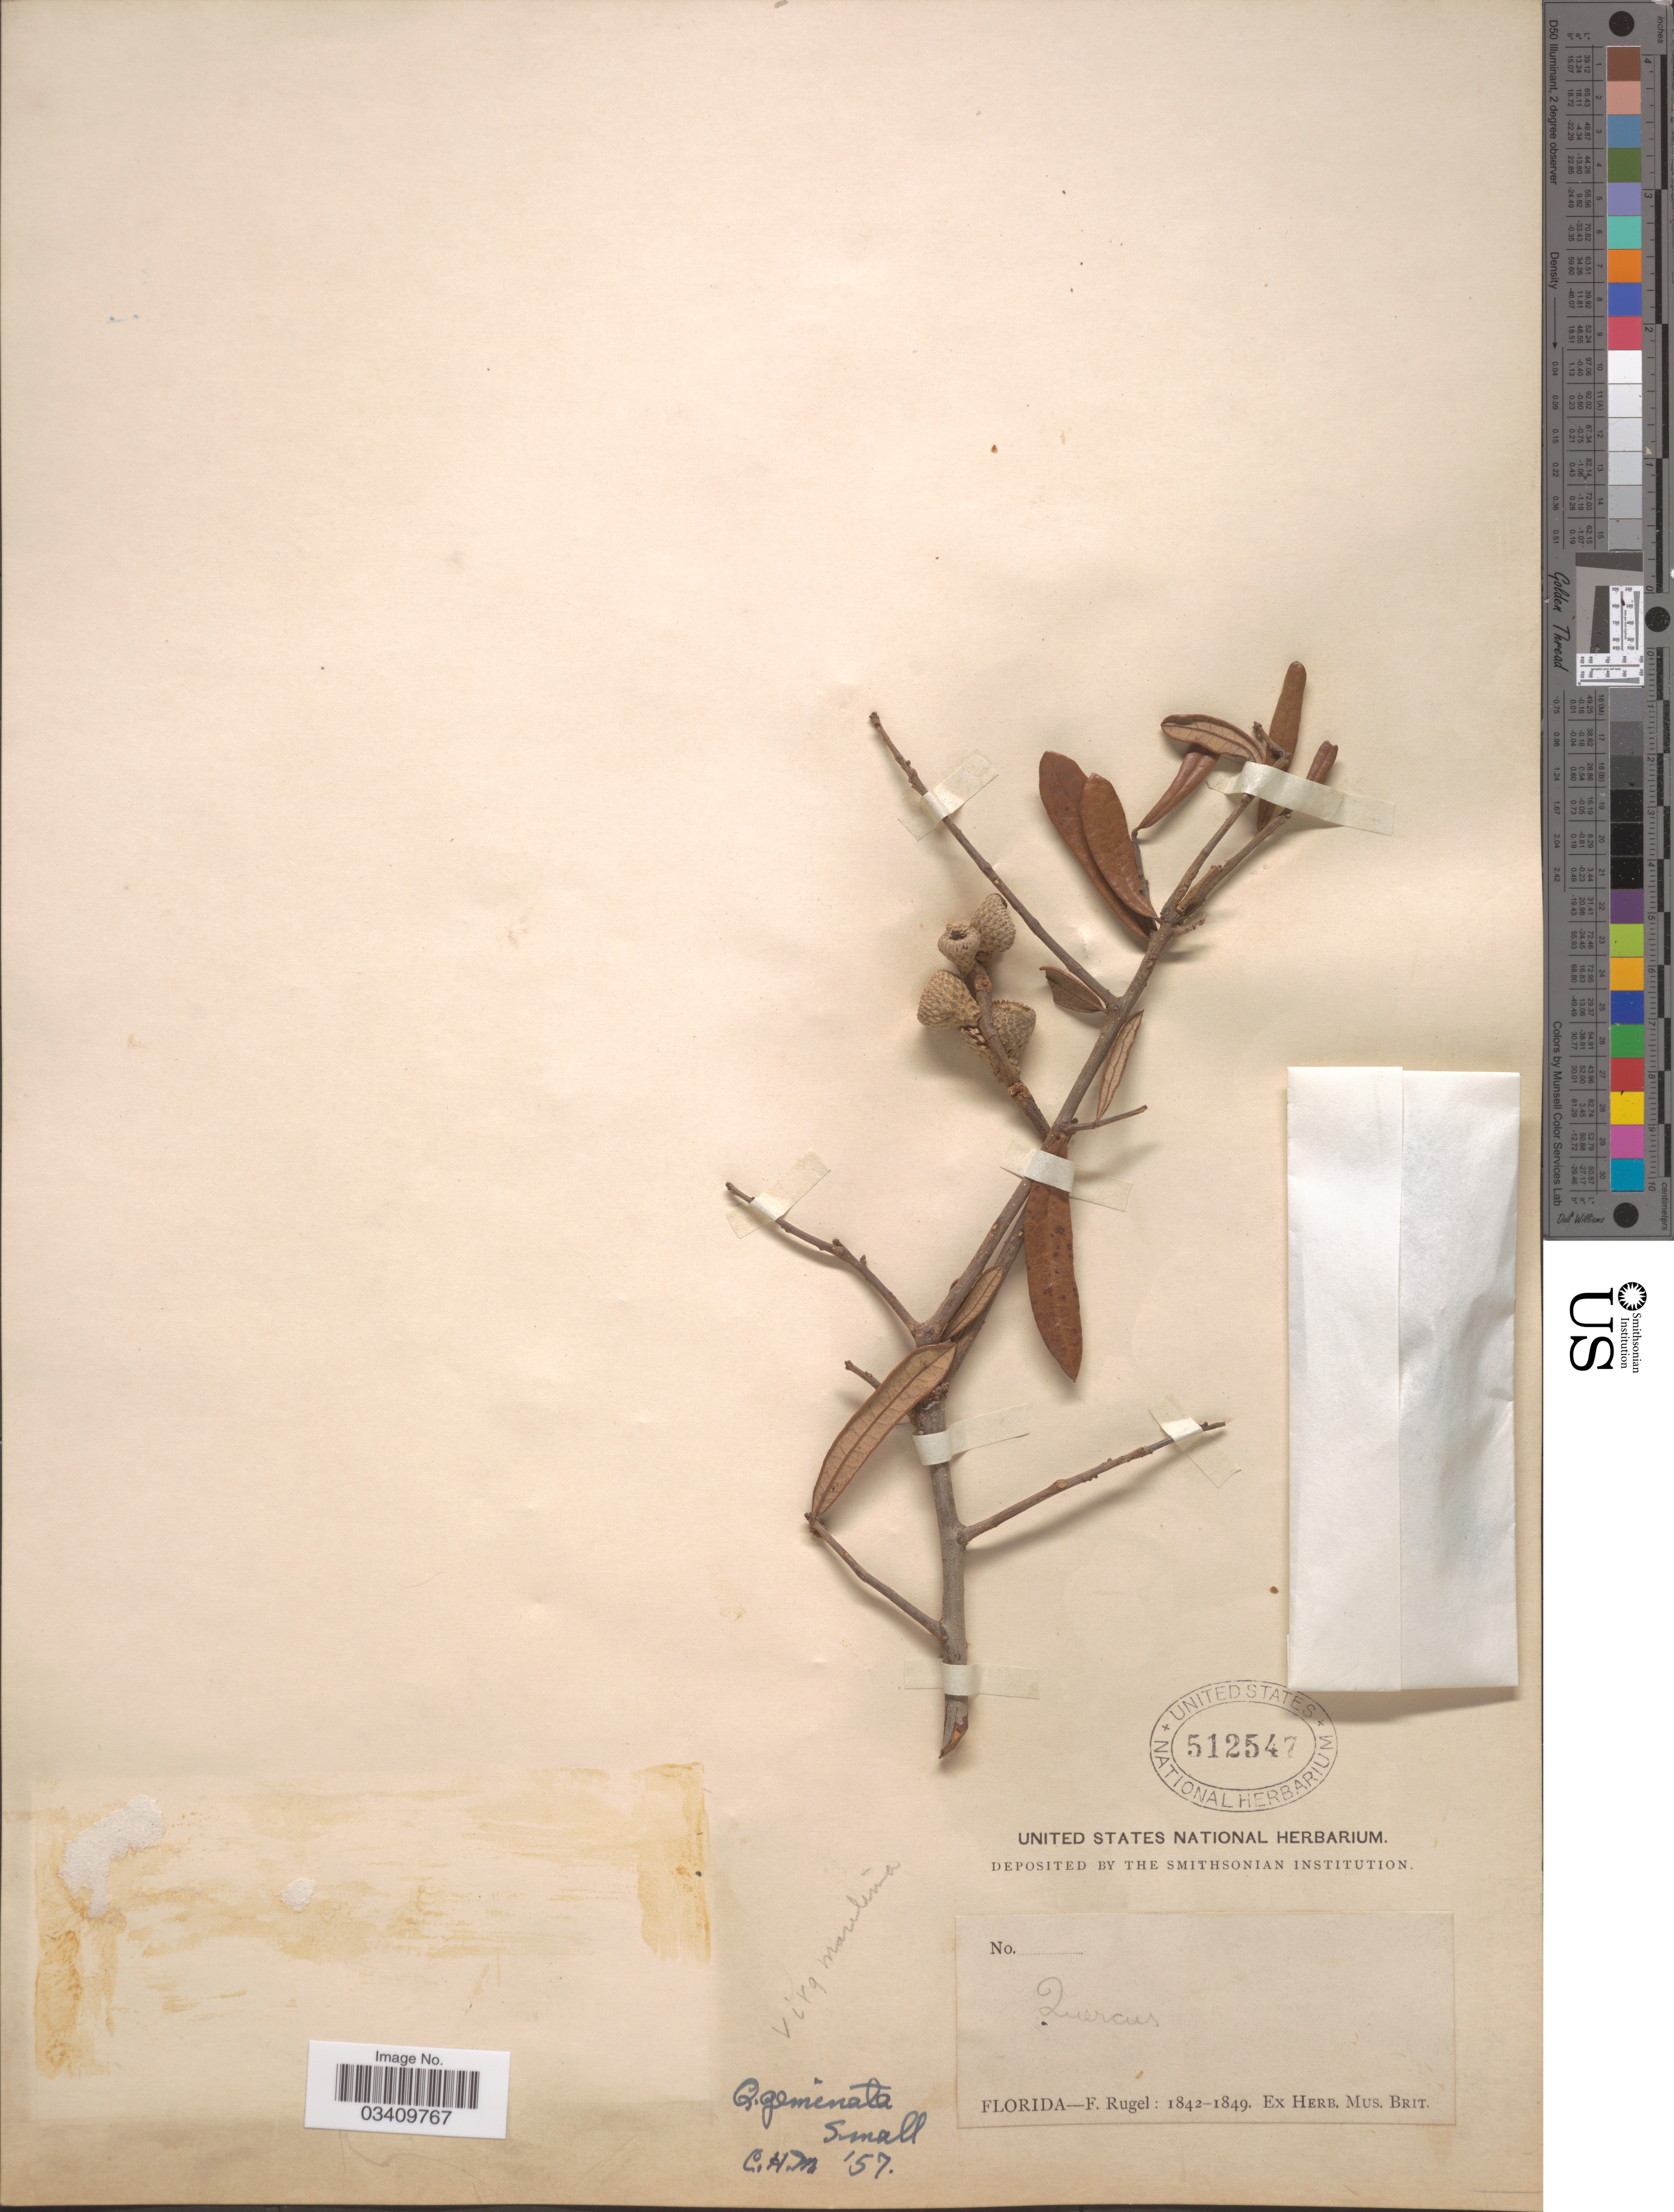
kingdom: Plantae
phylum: Tracheophyta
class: Magnoliopsida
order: Fagales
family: Fagaceae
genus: Quercus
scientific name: Quercus virginiana var. maritima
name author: (Michx.) Sarg.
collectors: F. Rugel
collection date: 1842/1849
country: United States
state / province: Florida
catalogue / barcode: US 512547